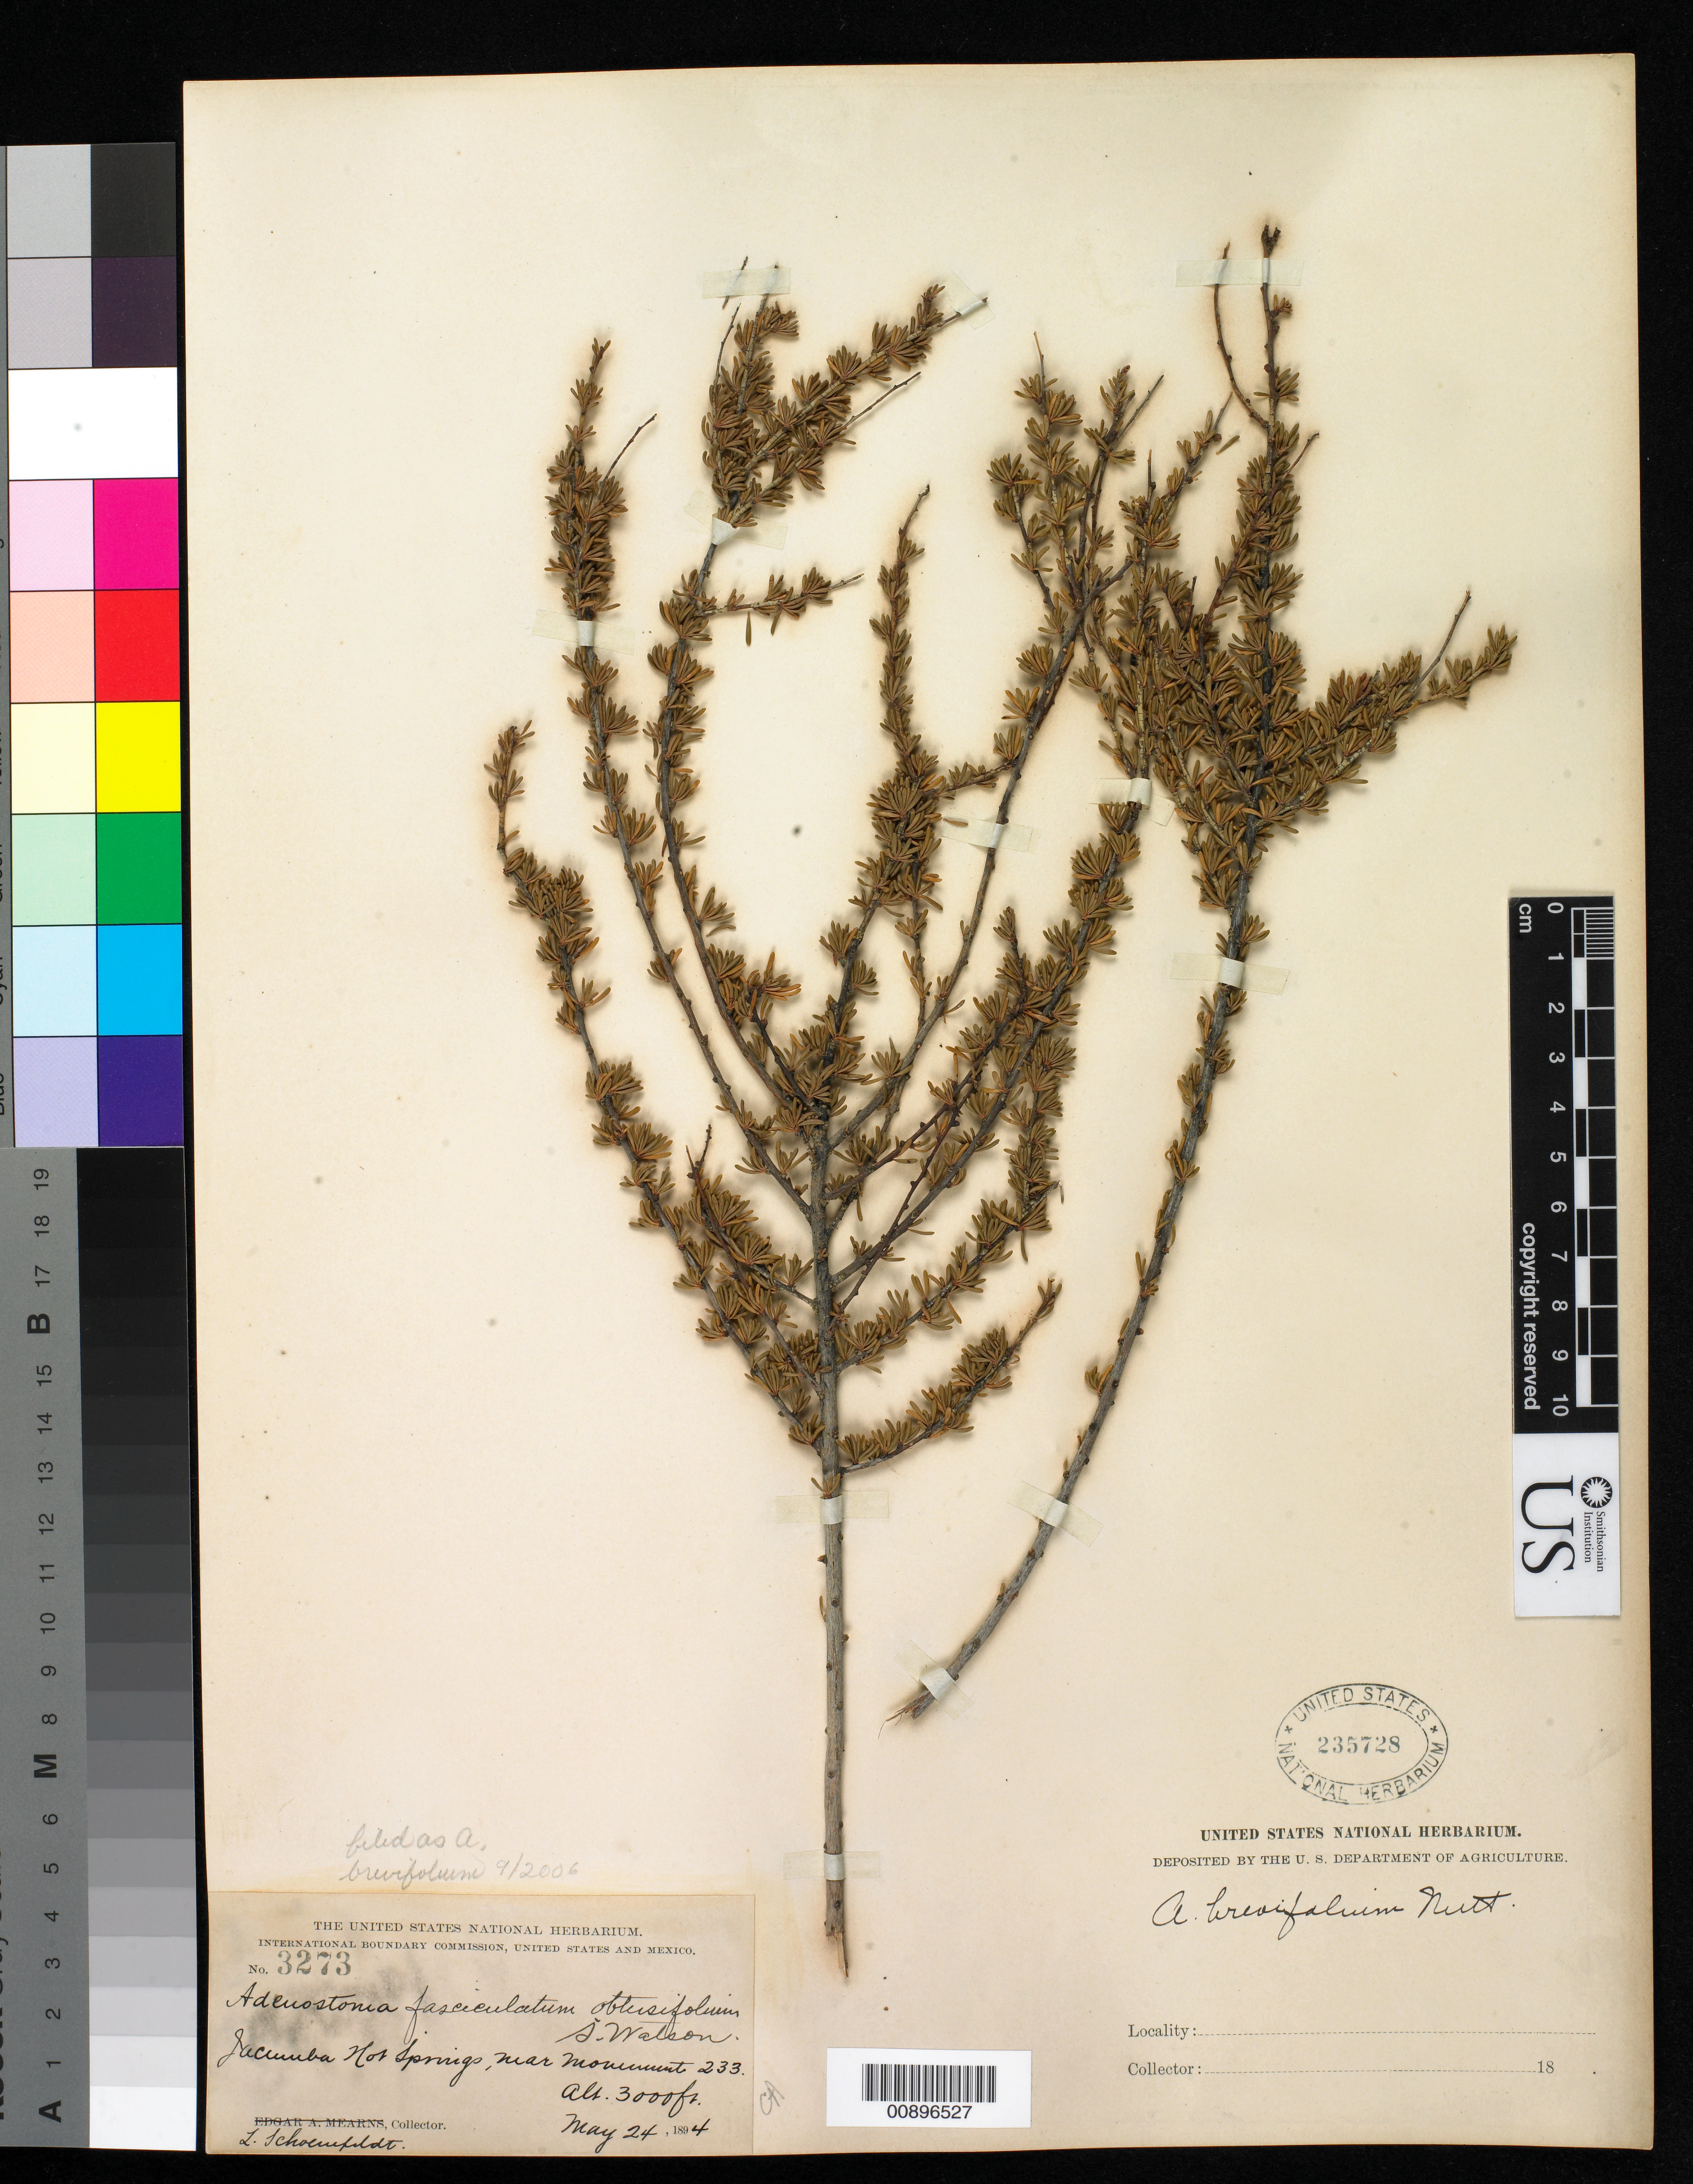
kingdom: Plantae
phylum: Tracheophyta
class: Magnoliopsida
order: Rosales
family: Rosaceae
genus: Adenostoma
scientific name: Adenostoma brevifolium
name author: Nutt. ex Rydb.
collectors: L. Schoenfeldt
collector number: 3273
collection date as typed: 24 May 1894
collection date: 1894-05-24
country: United States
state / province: California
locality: Jacumba Hot Springs, near Monument 233.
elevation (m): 914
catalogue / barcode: US 235728